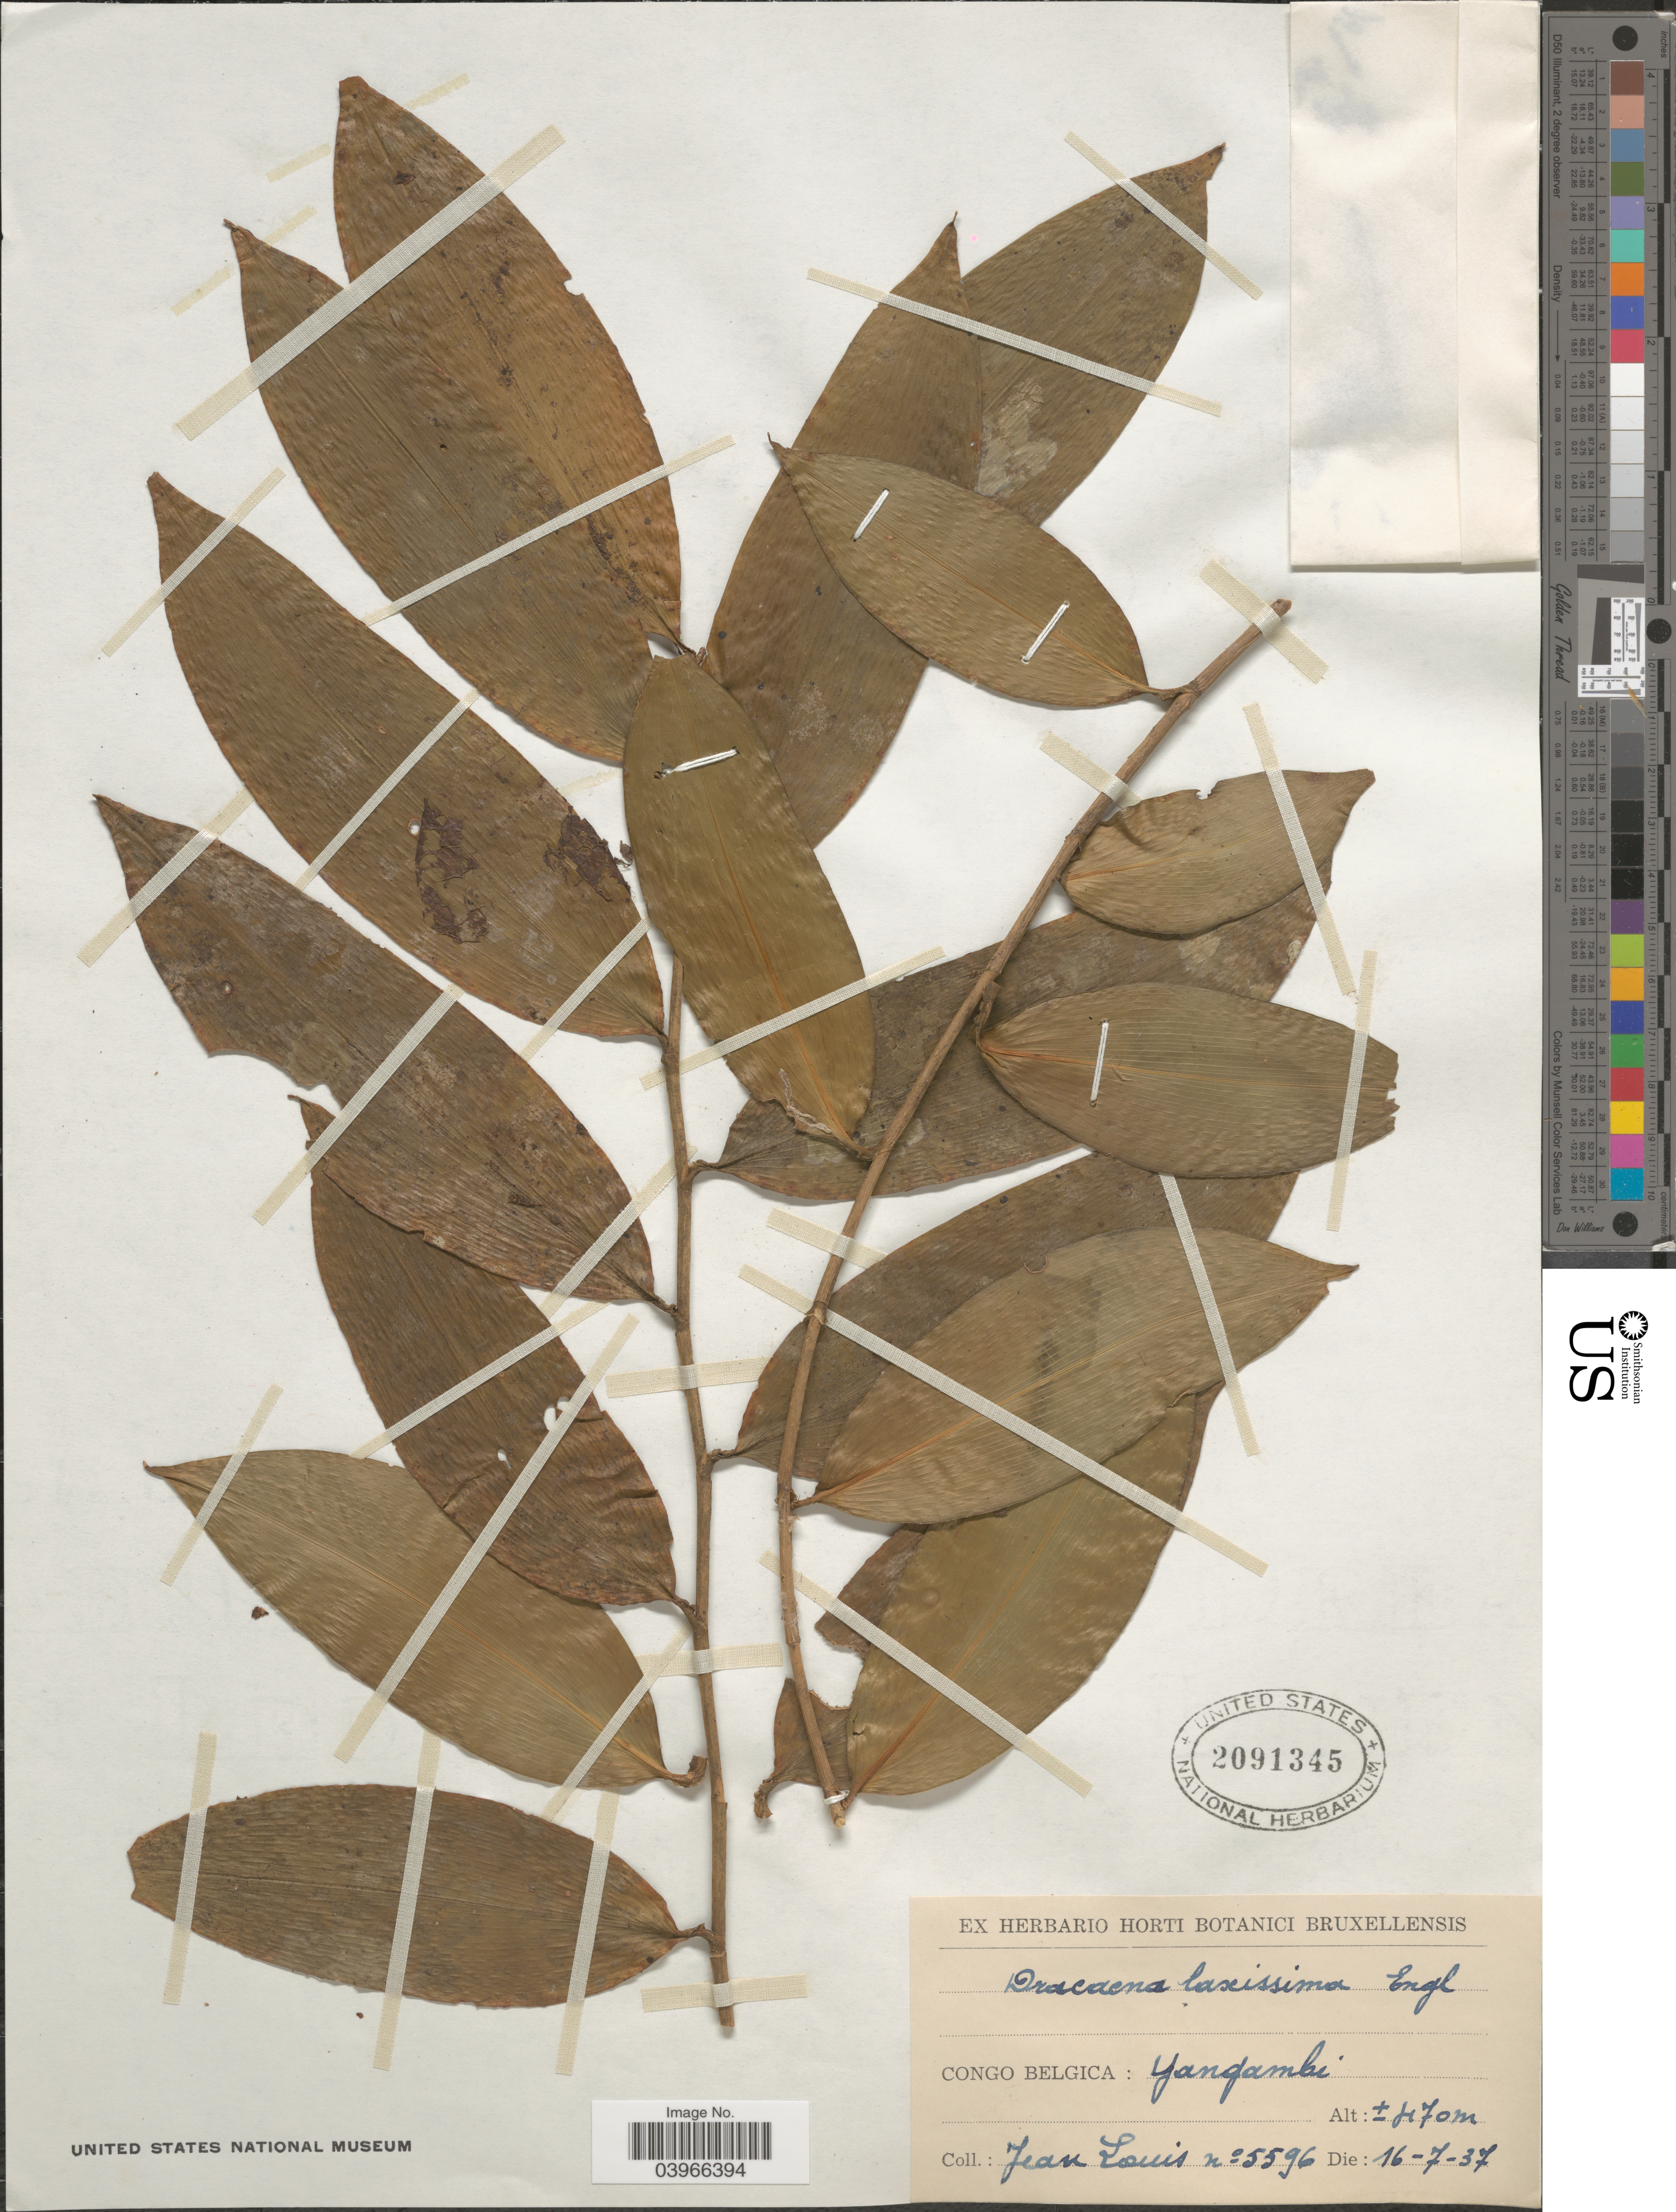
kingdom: Plantae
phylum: Tracheophyta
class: Liliopsida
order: Asparagales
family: Asparagaceae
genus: Dracaena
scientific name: Dracaena laxissima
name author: Engl.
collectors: J. Louis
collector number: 5596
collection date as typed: Transcribed d/m/y: 16/7/37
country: Congo, Democratic Republic of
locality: Congo Belgica: Yangambi.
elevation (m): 470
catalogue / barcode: US 2091345